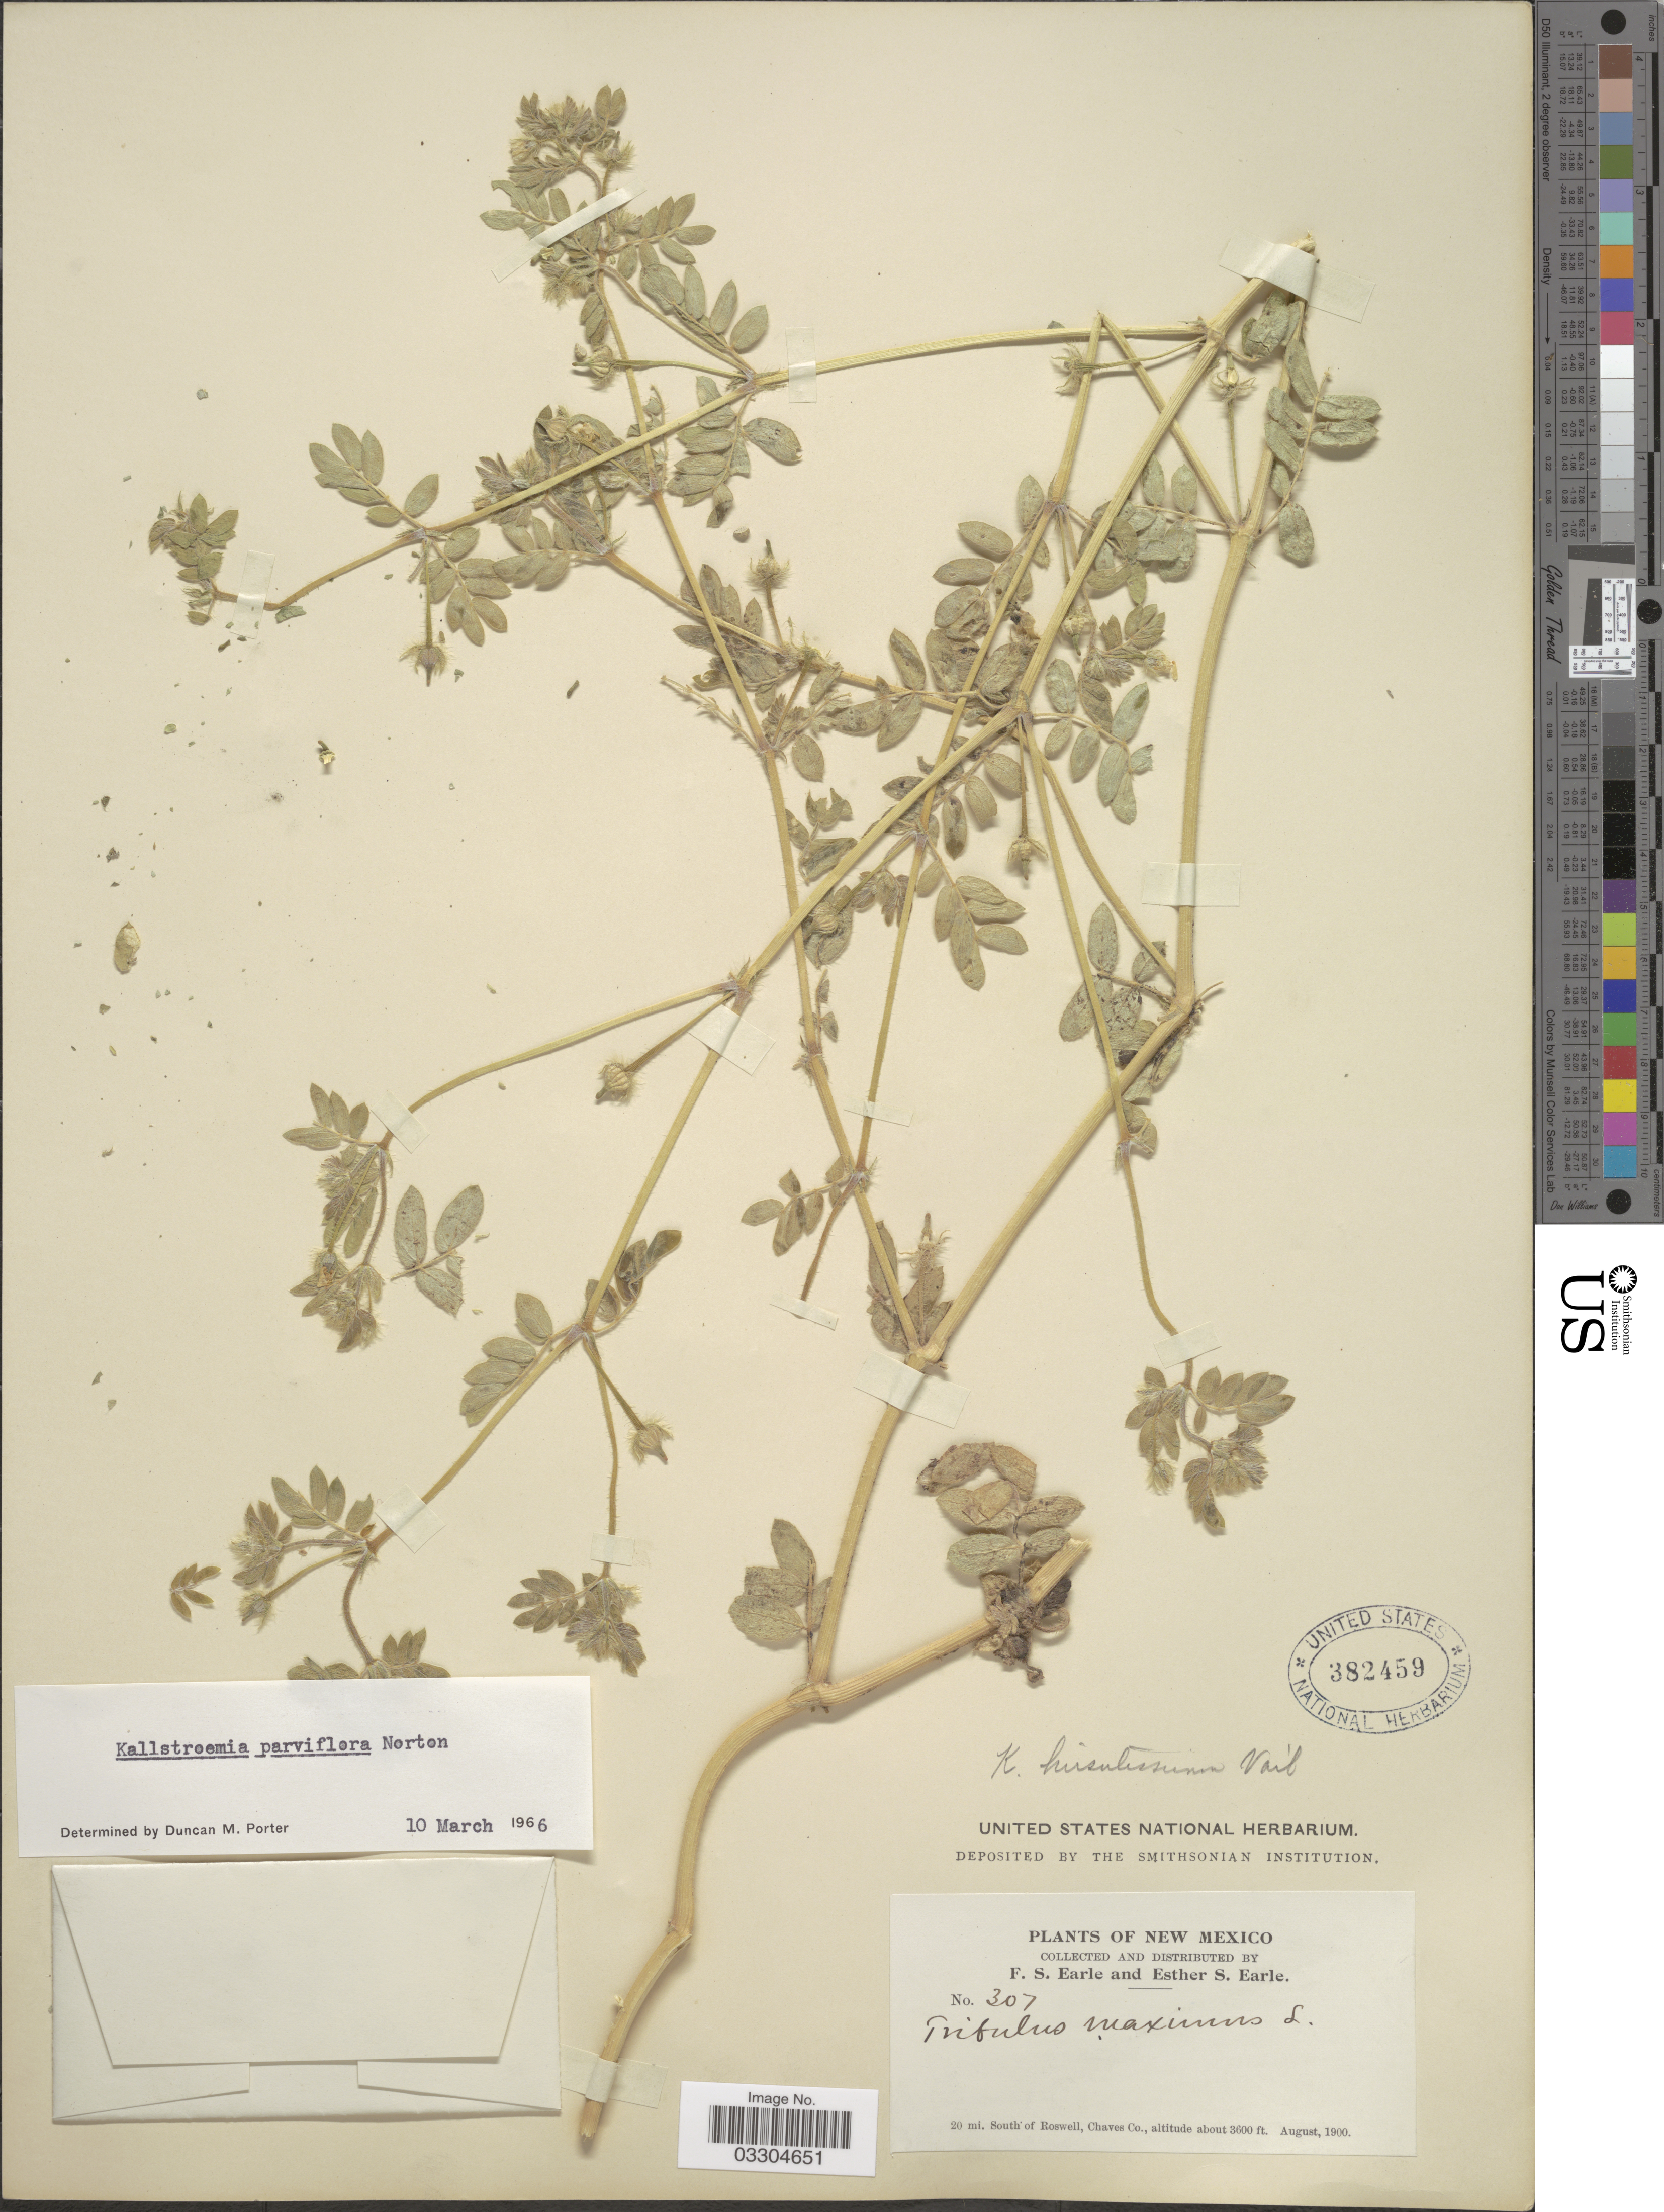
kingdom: Plantae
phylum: Tracheophyta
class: Magnoliopsida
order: Zygophyllales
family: Zygophyllaceae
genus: Kallstroemia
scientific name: Kallstroemia parviflora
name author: Norton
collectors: F. S. Earle & E. S. Earle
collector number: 307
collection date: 1900-08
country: United States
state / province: New Mexico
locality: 20 mi. South of Rosswell, Chaves Co.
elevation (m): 1097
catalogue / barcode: US 382459